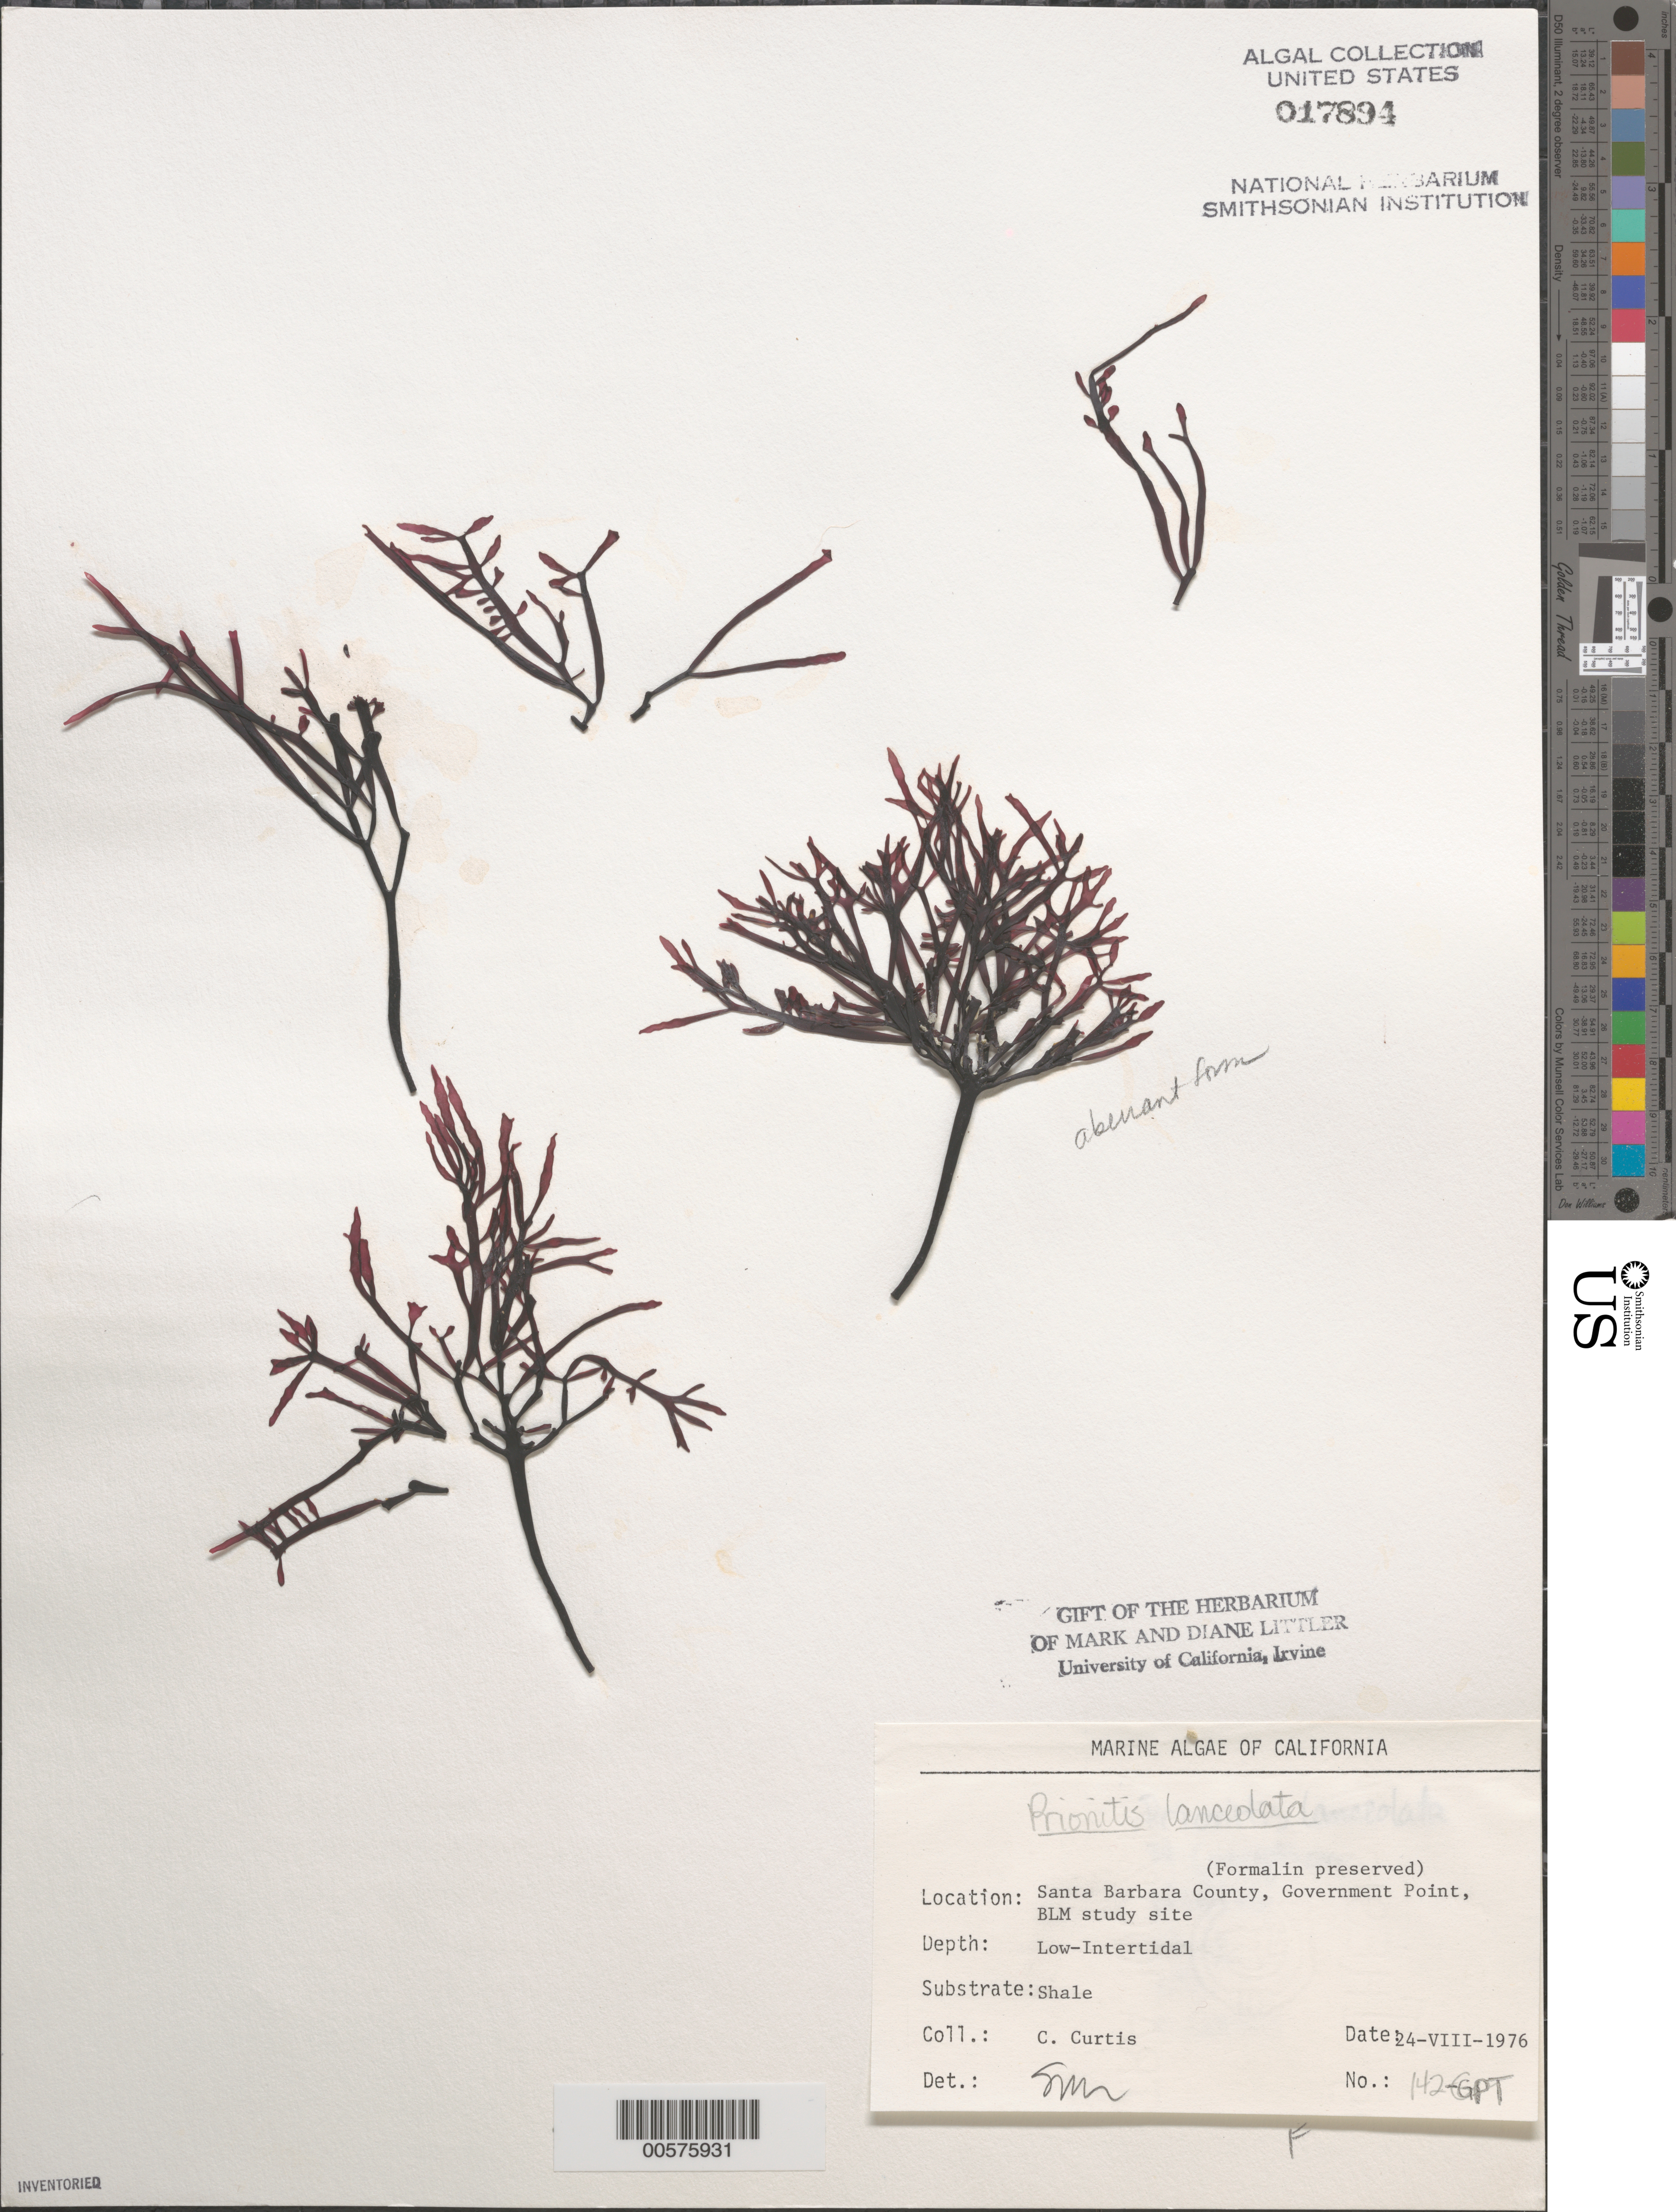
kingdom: Plantae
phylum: Rhodophyta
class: Florideophyceae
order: Cryptonemiales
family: Cryptonemiaceae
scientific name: Prionitis lanceolata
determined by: Murray, S. N.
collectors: C. Curtis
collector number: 142-gpt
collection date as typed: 24 Aug 1976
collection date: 1976-08-24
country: United States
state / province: California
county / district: Santa Barbara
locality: Government Point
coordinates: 34 26'31"N, 120 24'06"W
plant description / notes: BLM-SOCALBIGHT Rocky Intertidal Survey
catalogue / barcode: US 17894